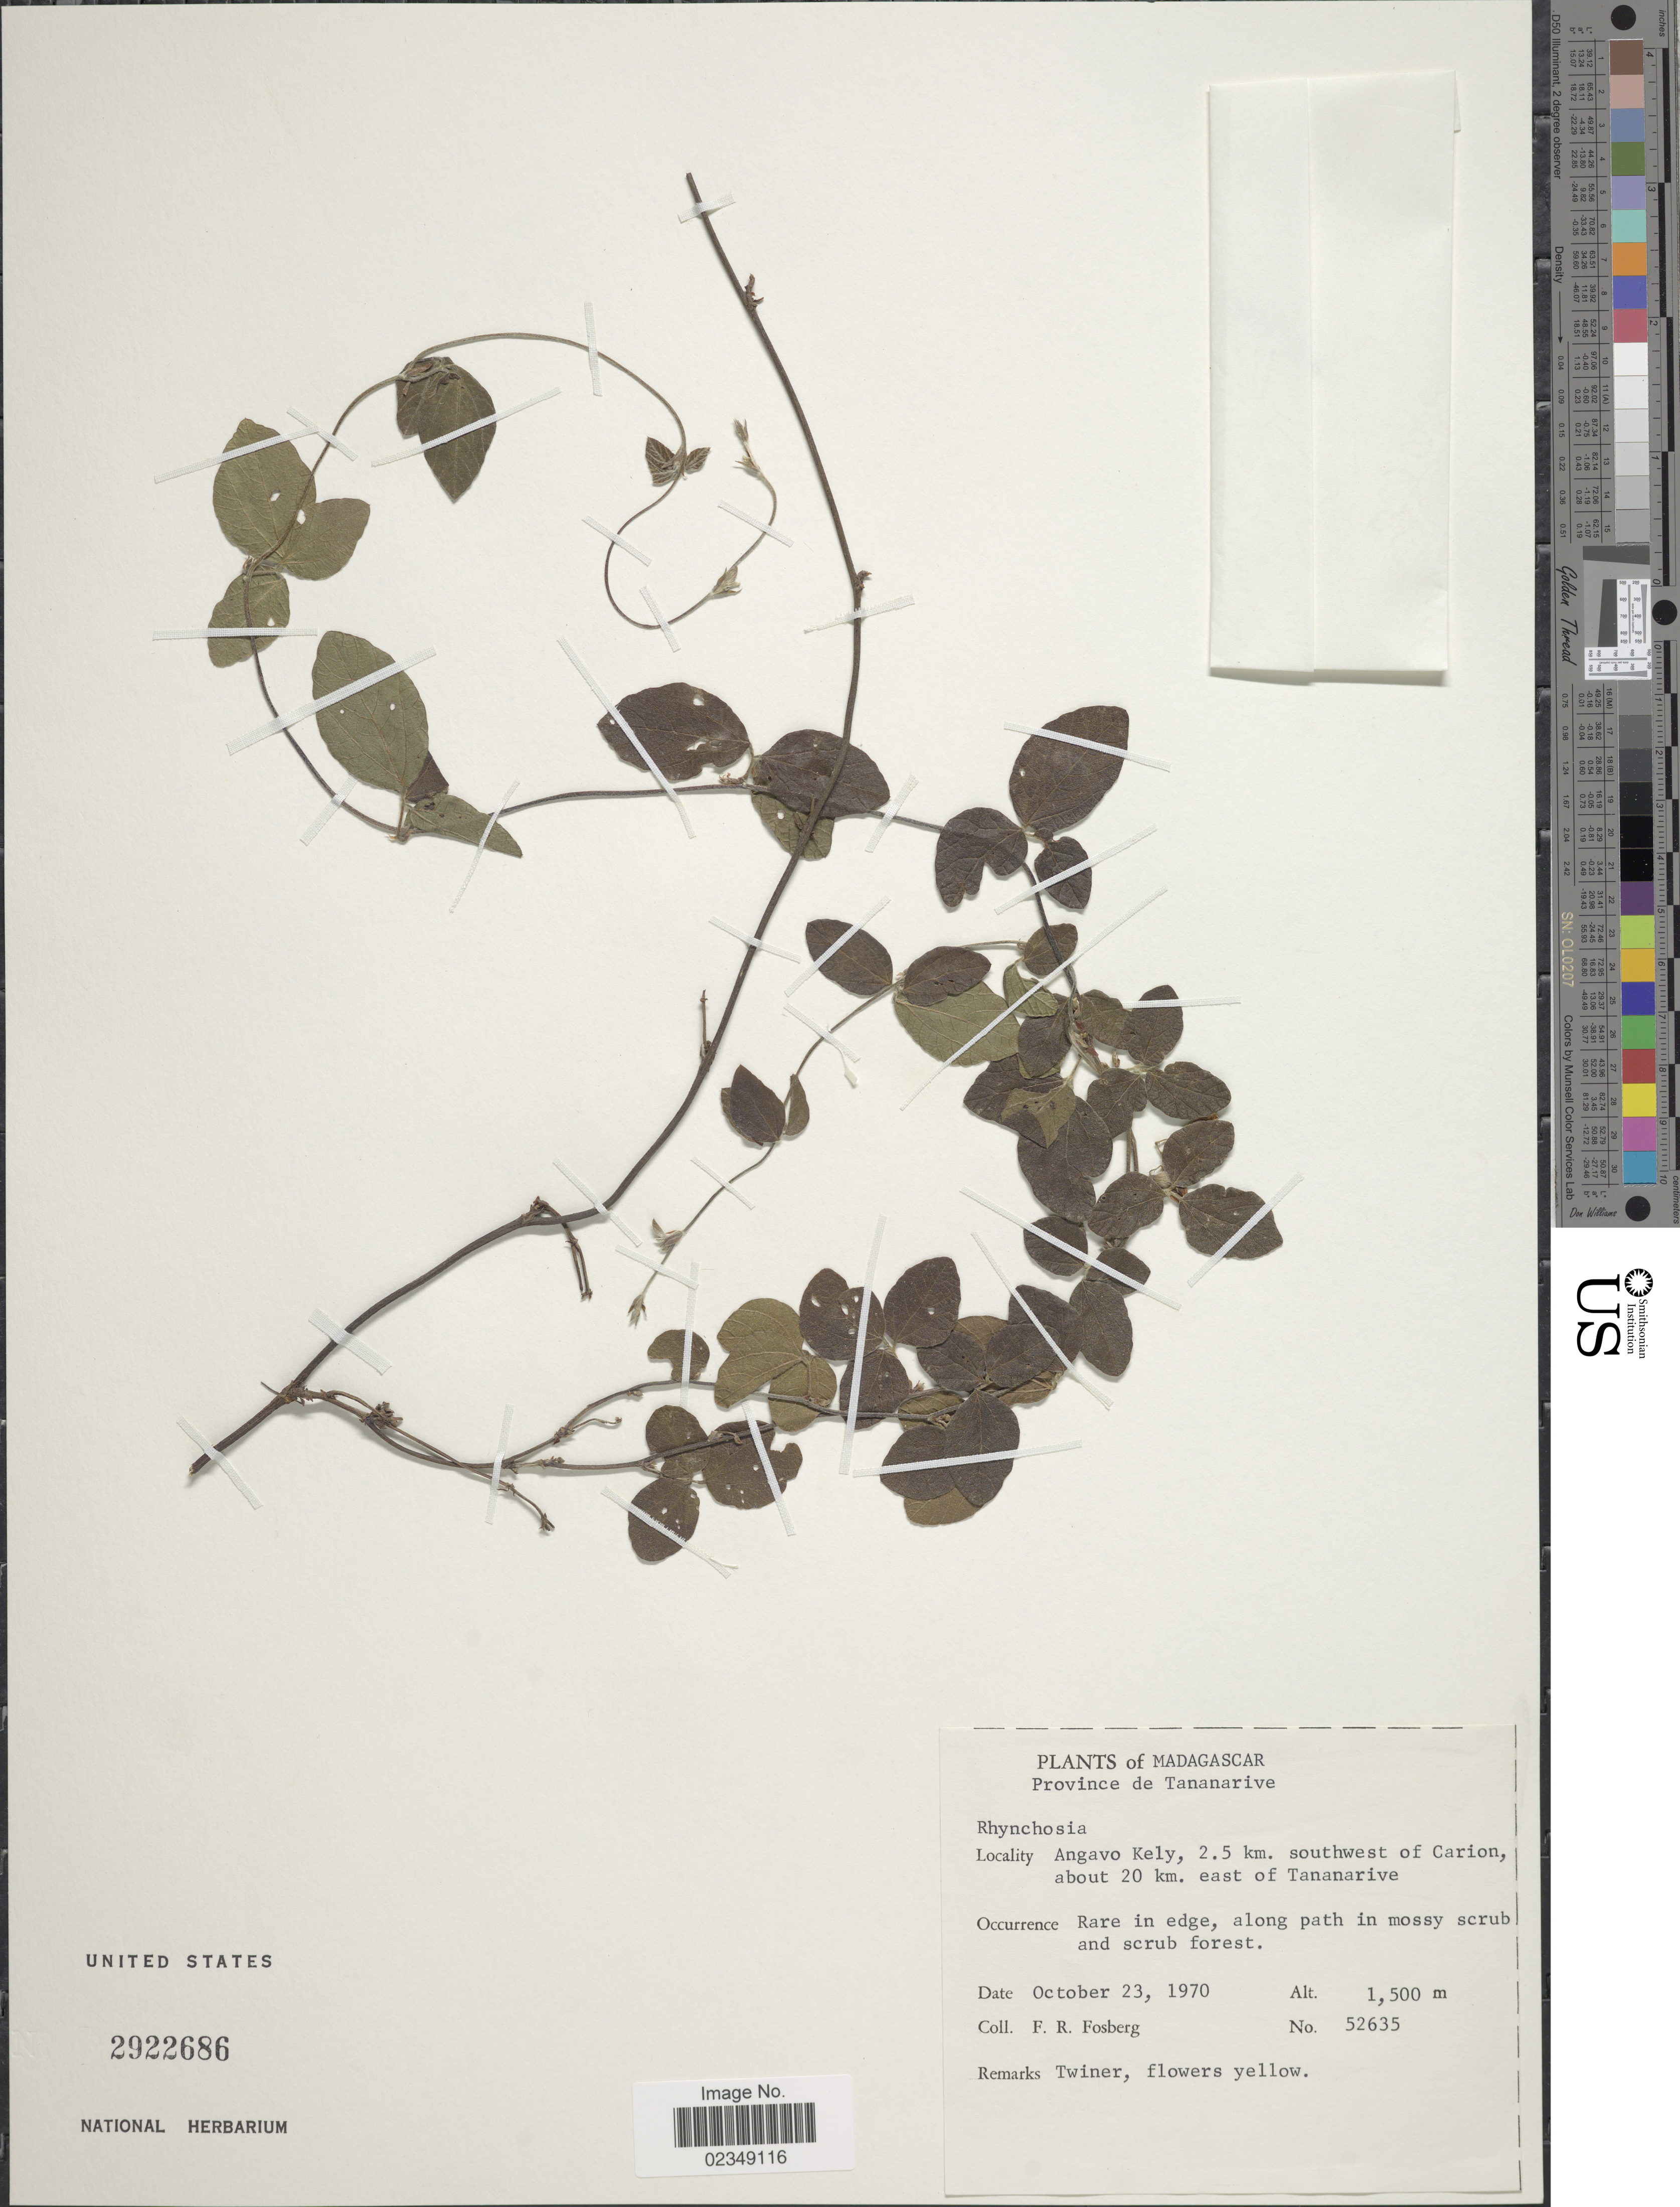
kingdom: Plantae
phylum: Tracheophyta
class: Magnoliopsida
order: Fabales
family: Fabaceae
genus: Rhynchosia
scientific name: Rhynchosia sp.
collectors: F. R. Fosberg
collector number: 52635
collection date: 1970-10-23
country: Madagascar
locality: Province de Tananrive, Angavo Kely, 2.5 km. southwest of Carion, about 20 km. east of Tananrive, rare in edge, along path in mossy scrub and scrub forest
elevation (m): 1500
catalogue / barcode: US 2922686